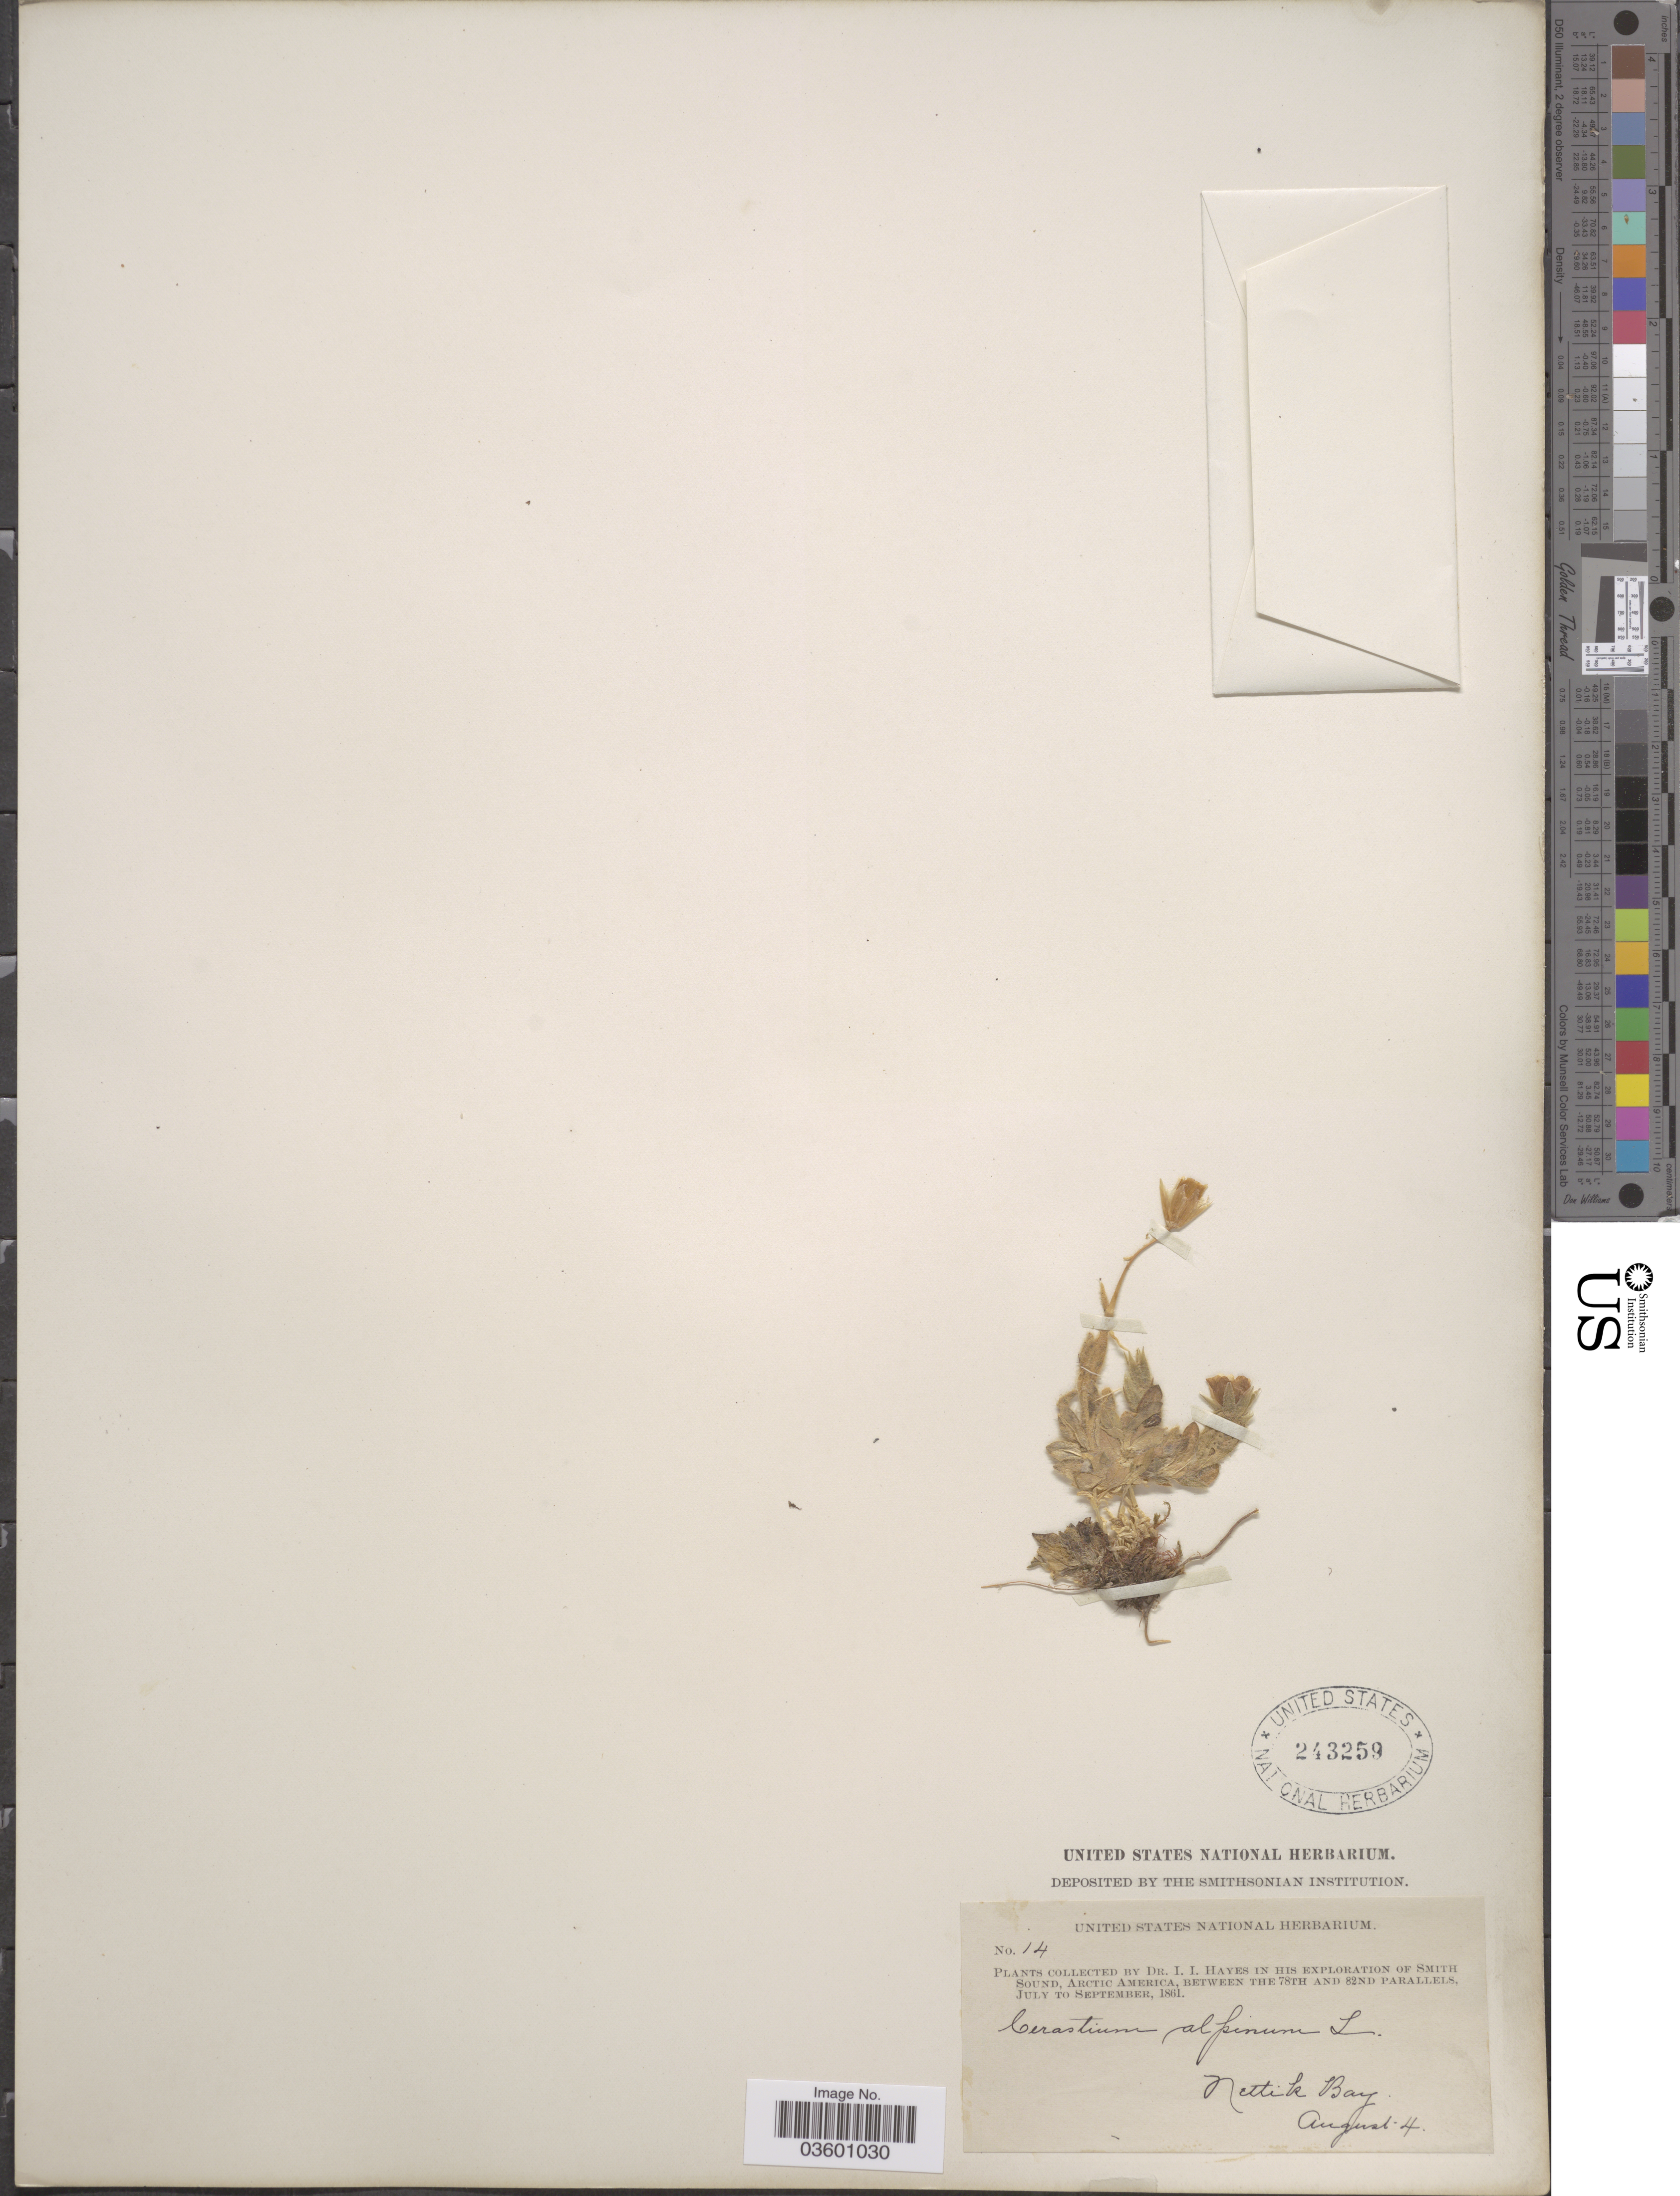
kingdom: Plantae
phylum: Tracheophyta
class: Magnoliopsida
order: Caryophyllales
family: Caryophyllaceae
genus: Cerastium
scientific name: Cerastium arcticum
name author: Lange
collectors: I. I. Hayes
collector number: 14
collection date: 1861-08-04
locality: Arctic America, between the 78th and 82nd parallels, Nettik Bay.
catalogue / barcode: US 243259